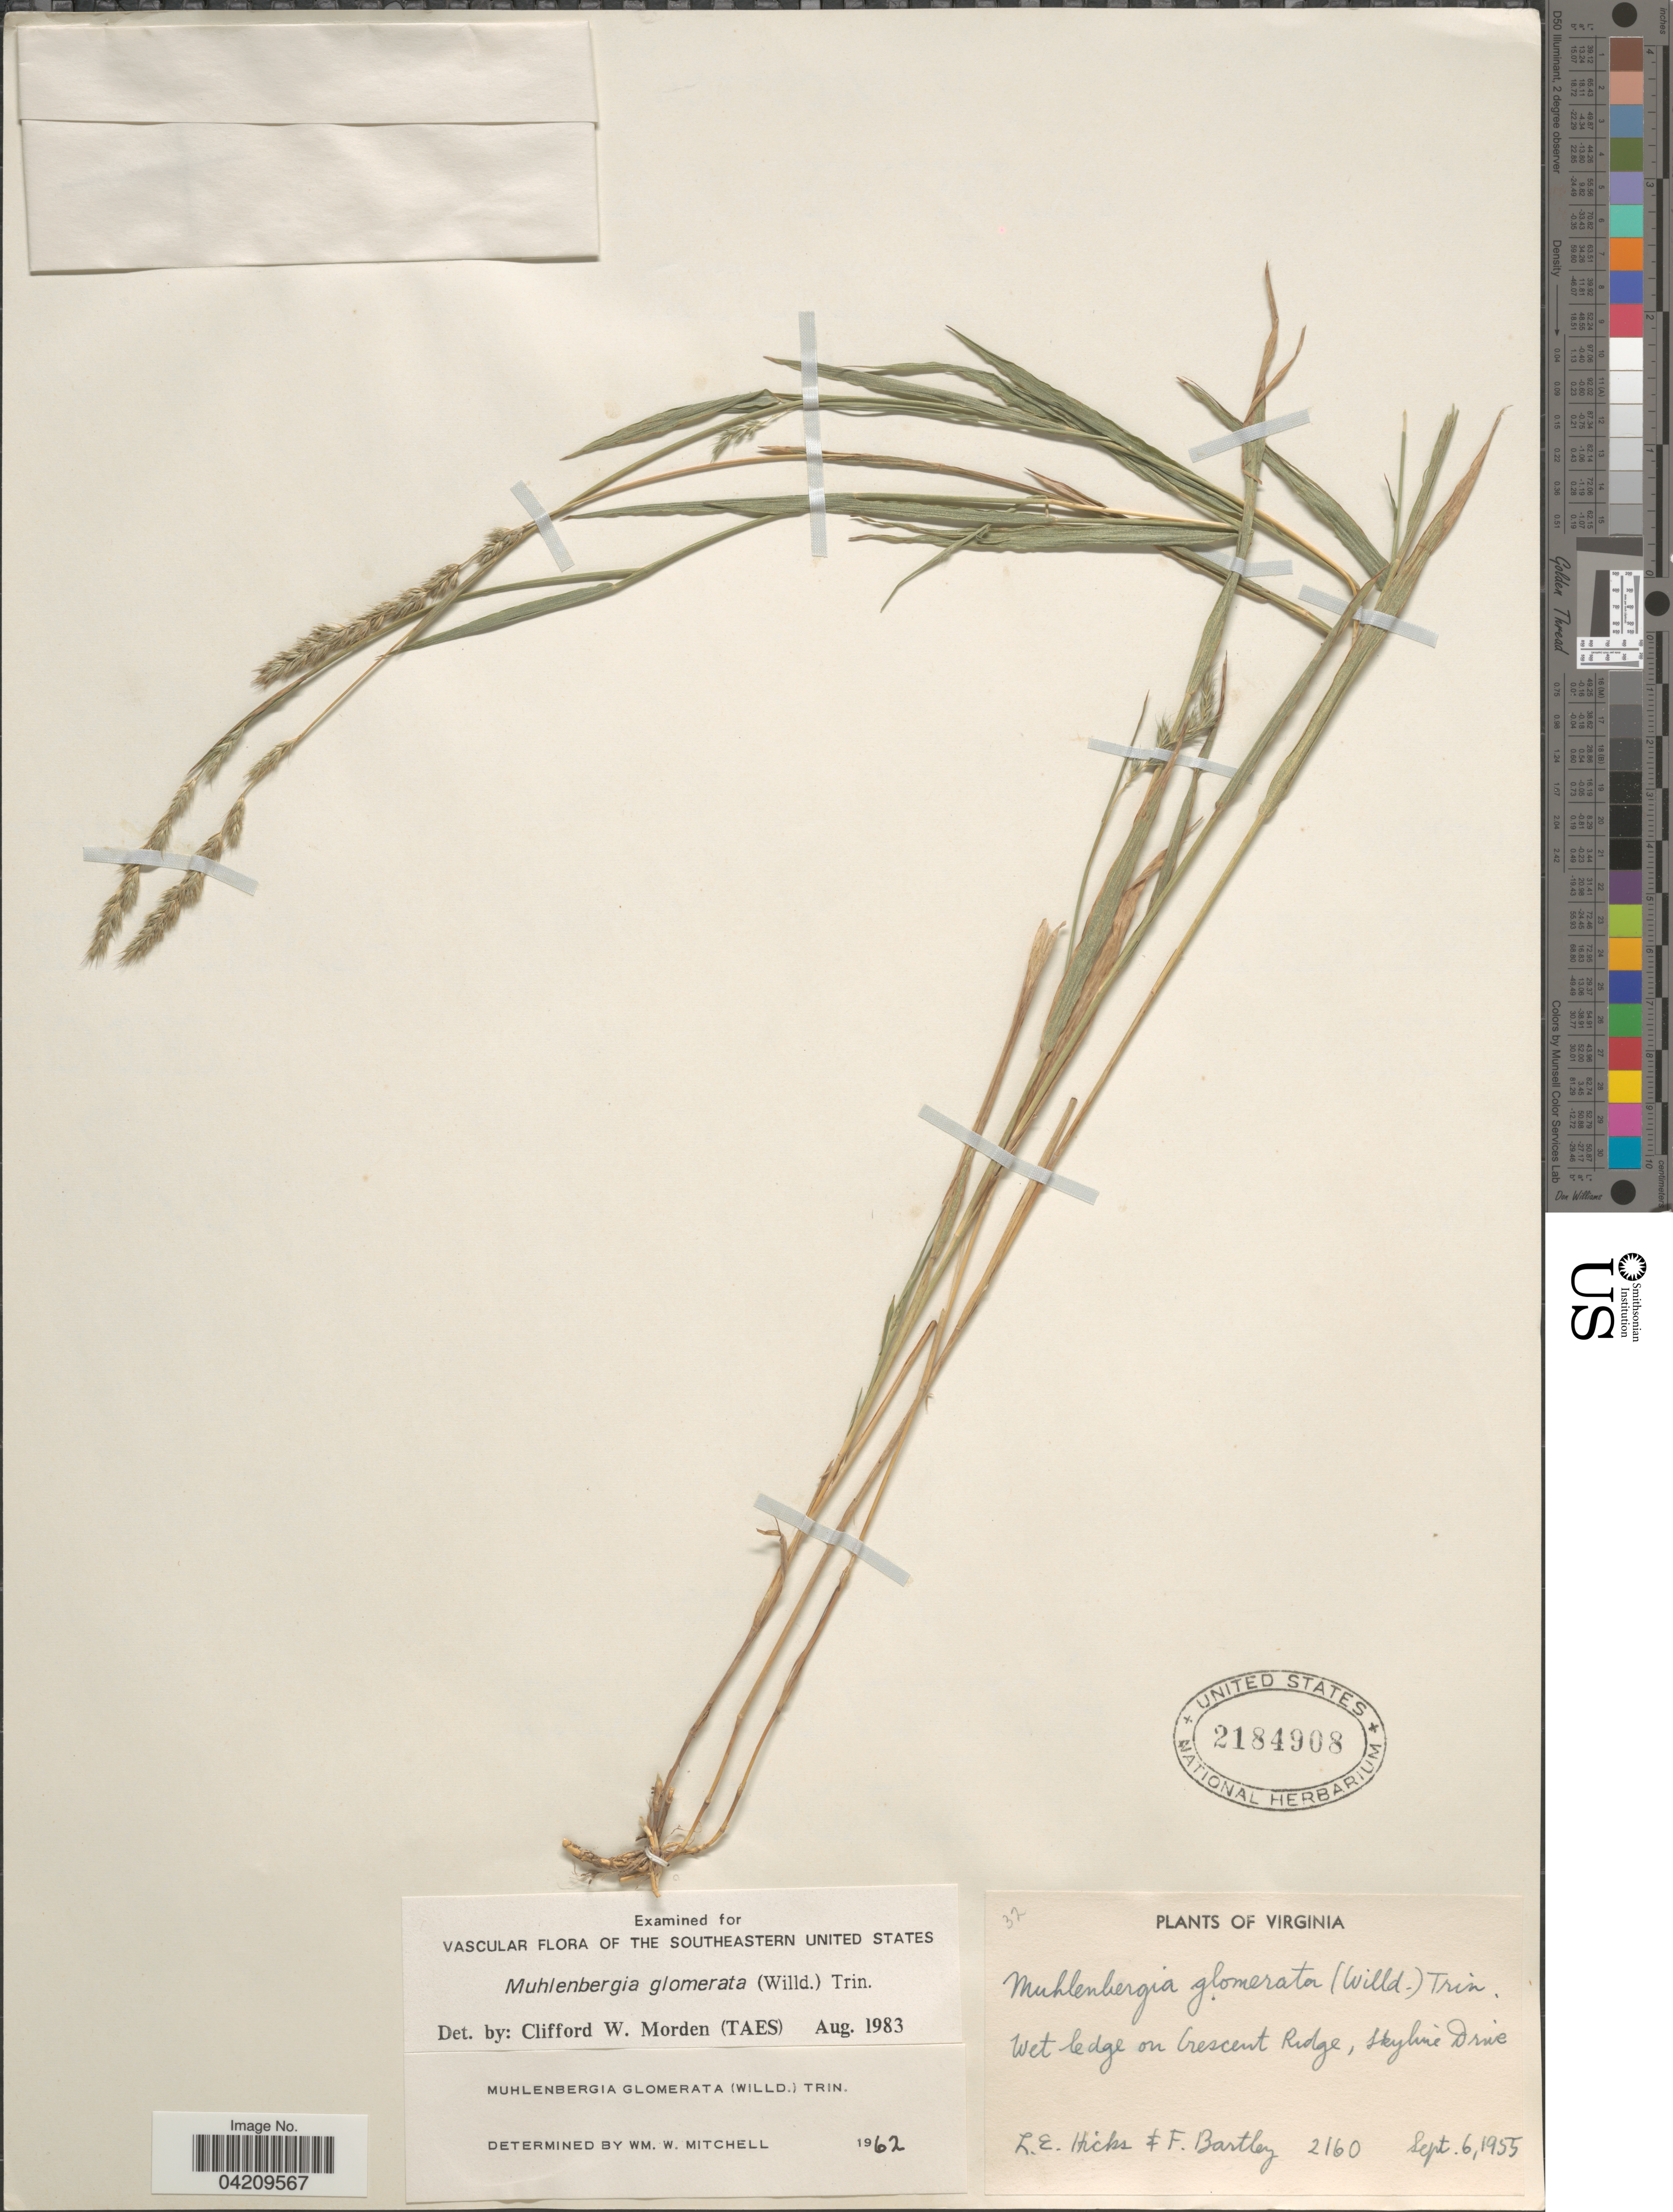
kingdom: Plantae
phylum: Tracheophyta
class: Liliopsida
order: Poales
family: Poaceae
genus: Muhlenbergia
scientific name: Muhlenbergia glomerata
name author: (Willd.) Trin.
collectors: L. E. Hicks & F. Bartley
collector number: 2160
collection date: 1955-09-06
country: United States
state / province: Virginia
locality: Wet ledge on Crescent Ridge, Skyline Drive.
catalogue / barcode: US 2184908